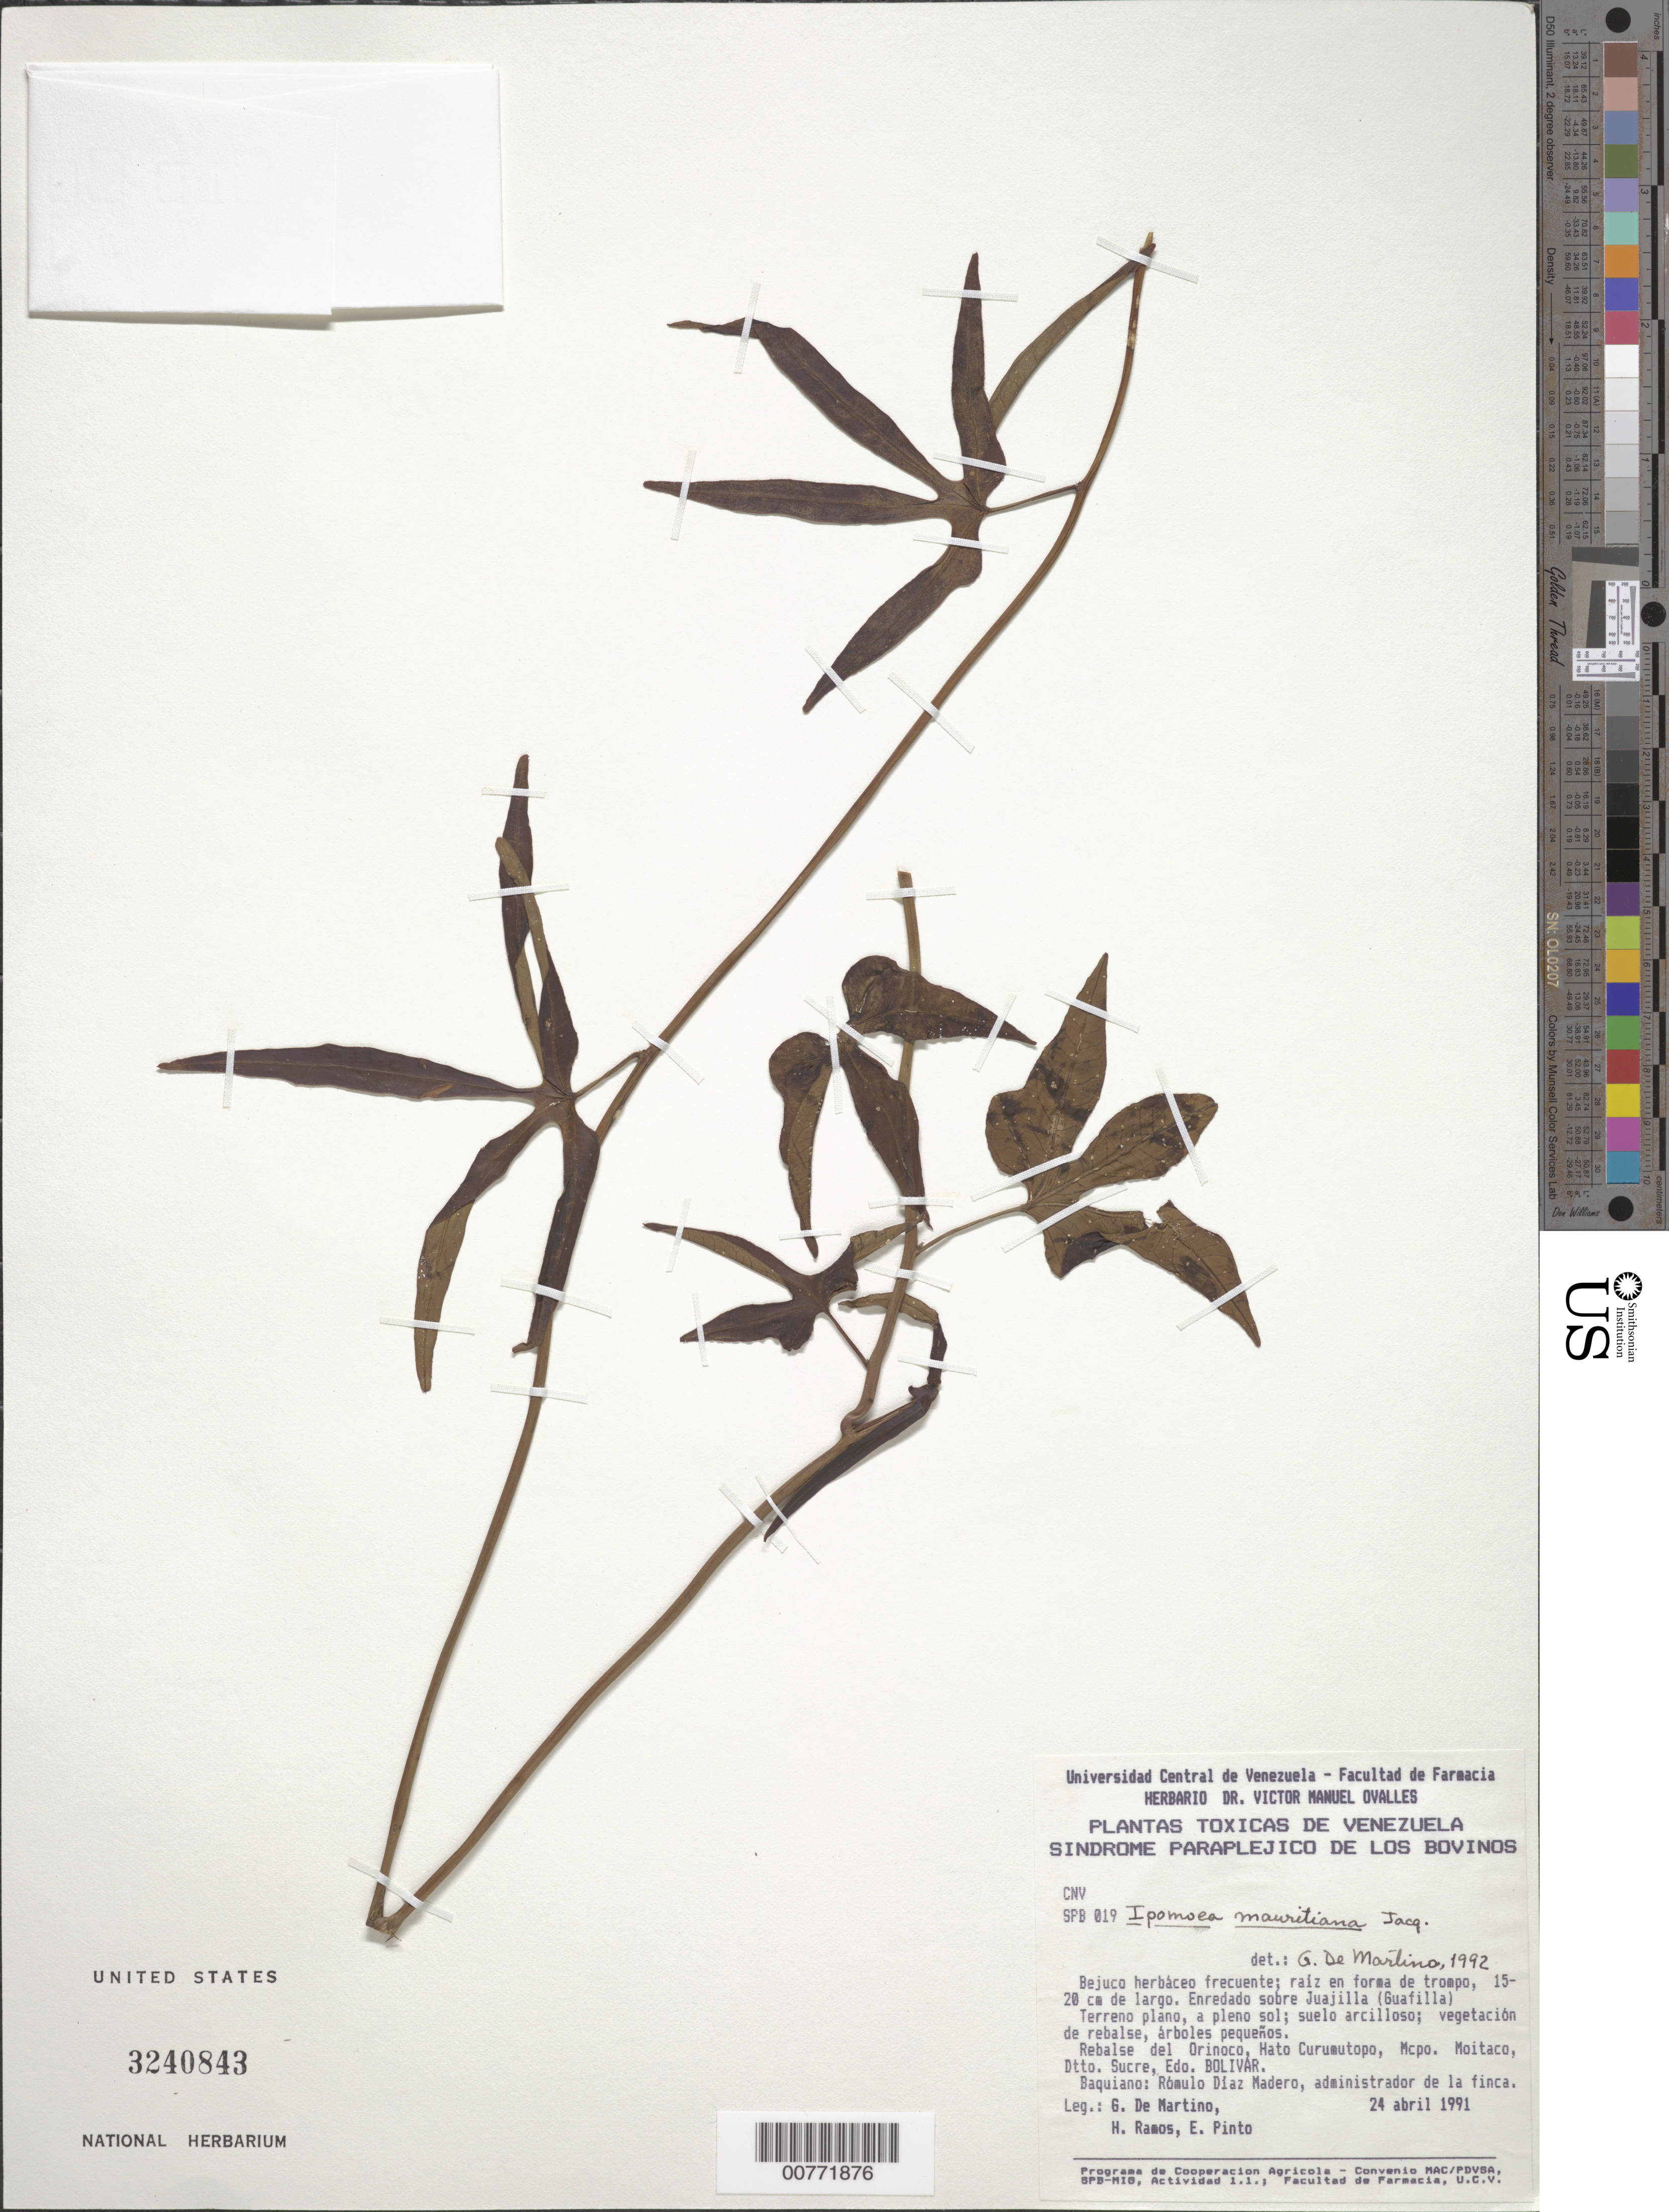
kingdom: Plantae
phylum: Tracheophyta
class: Magnoliopsida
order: Solanales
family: Convolvulaceae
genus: Ipomoea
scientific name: Ipomoea mauritiana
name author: Jacq.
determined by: De Martino, Giovanna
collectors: G. De Martino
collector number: SPB 19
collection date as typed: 24-Apr-91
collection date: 1991-04-24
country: Venezuela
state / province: Bolívar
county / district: Sucre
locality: Mun. Moitaco, rebalse del Orinoco, Hato Curumutopo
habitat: Terreno plano, a pleno sol; suelo arcilloso; vegetatcion de rebalse, aboles pequenos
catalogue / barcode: US 3240843